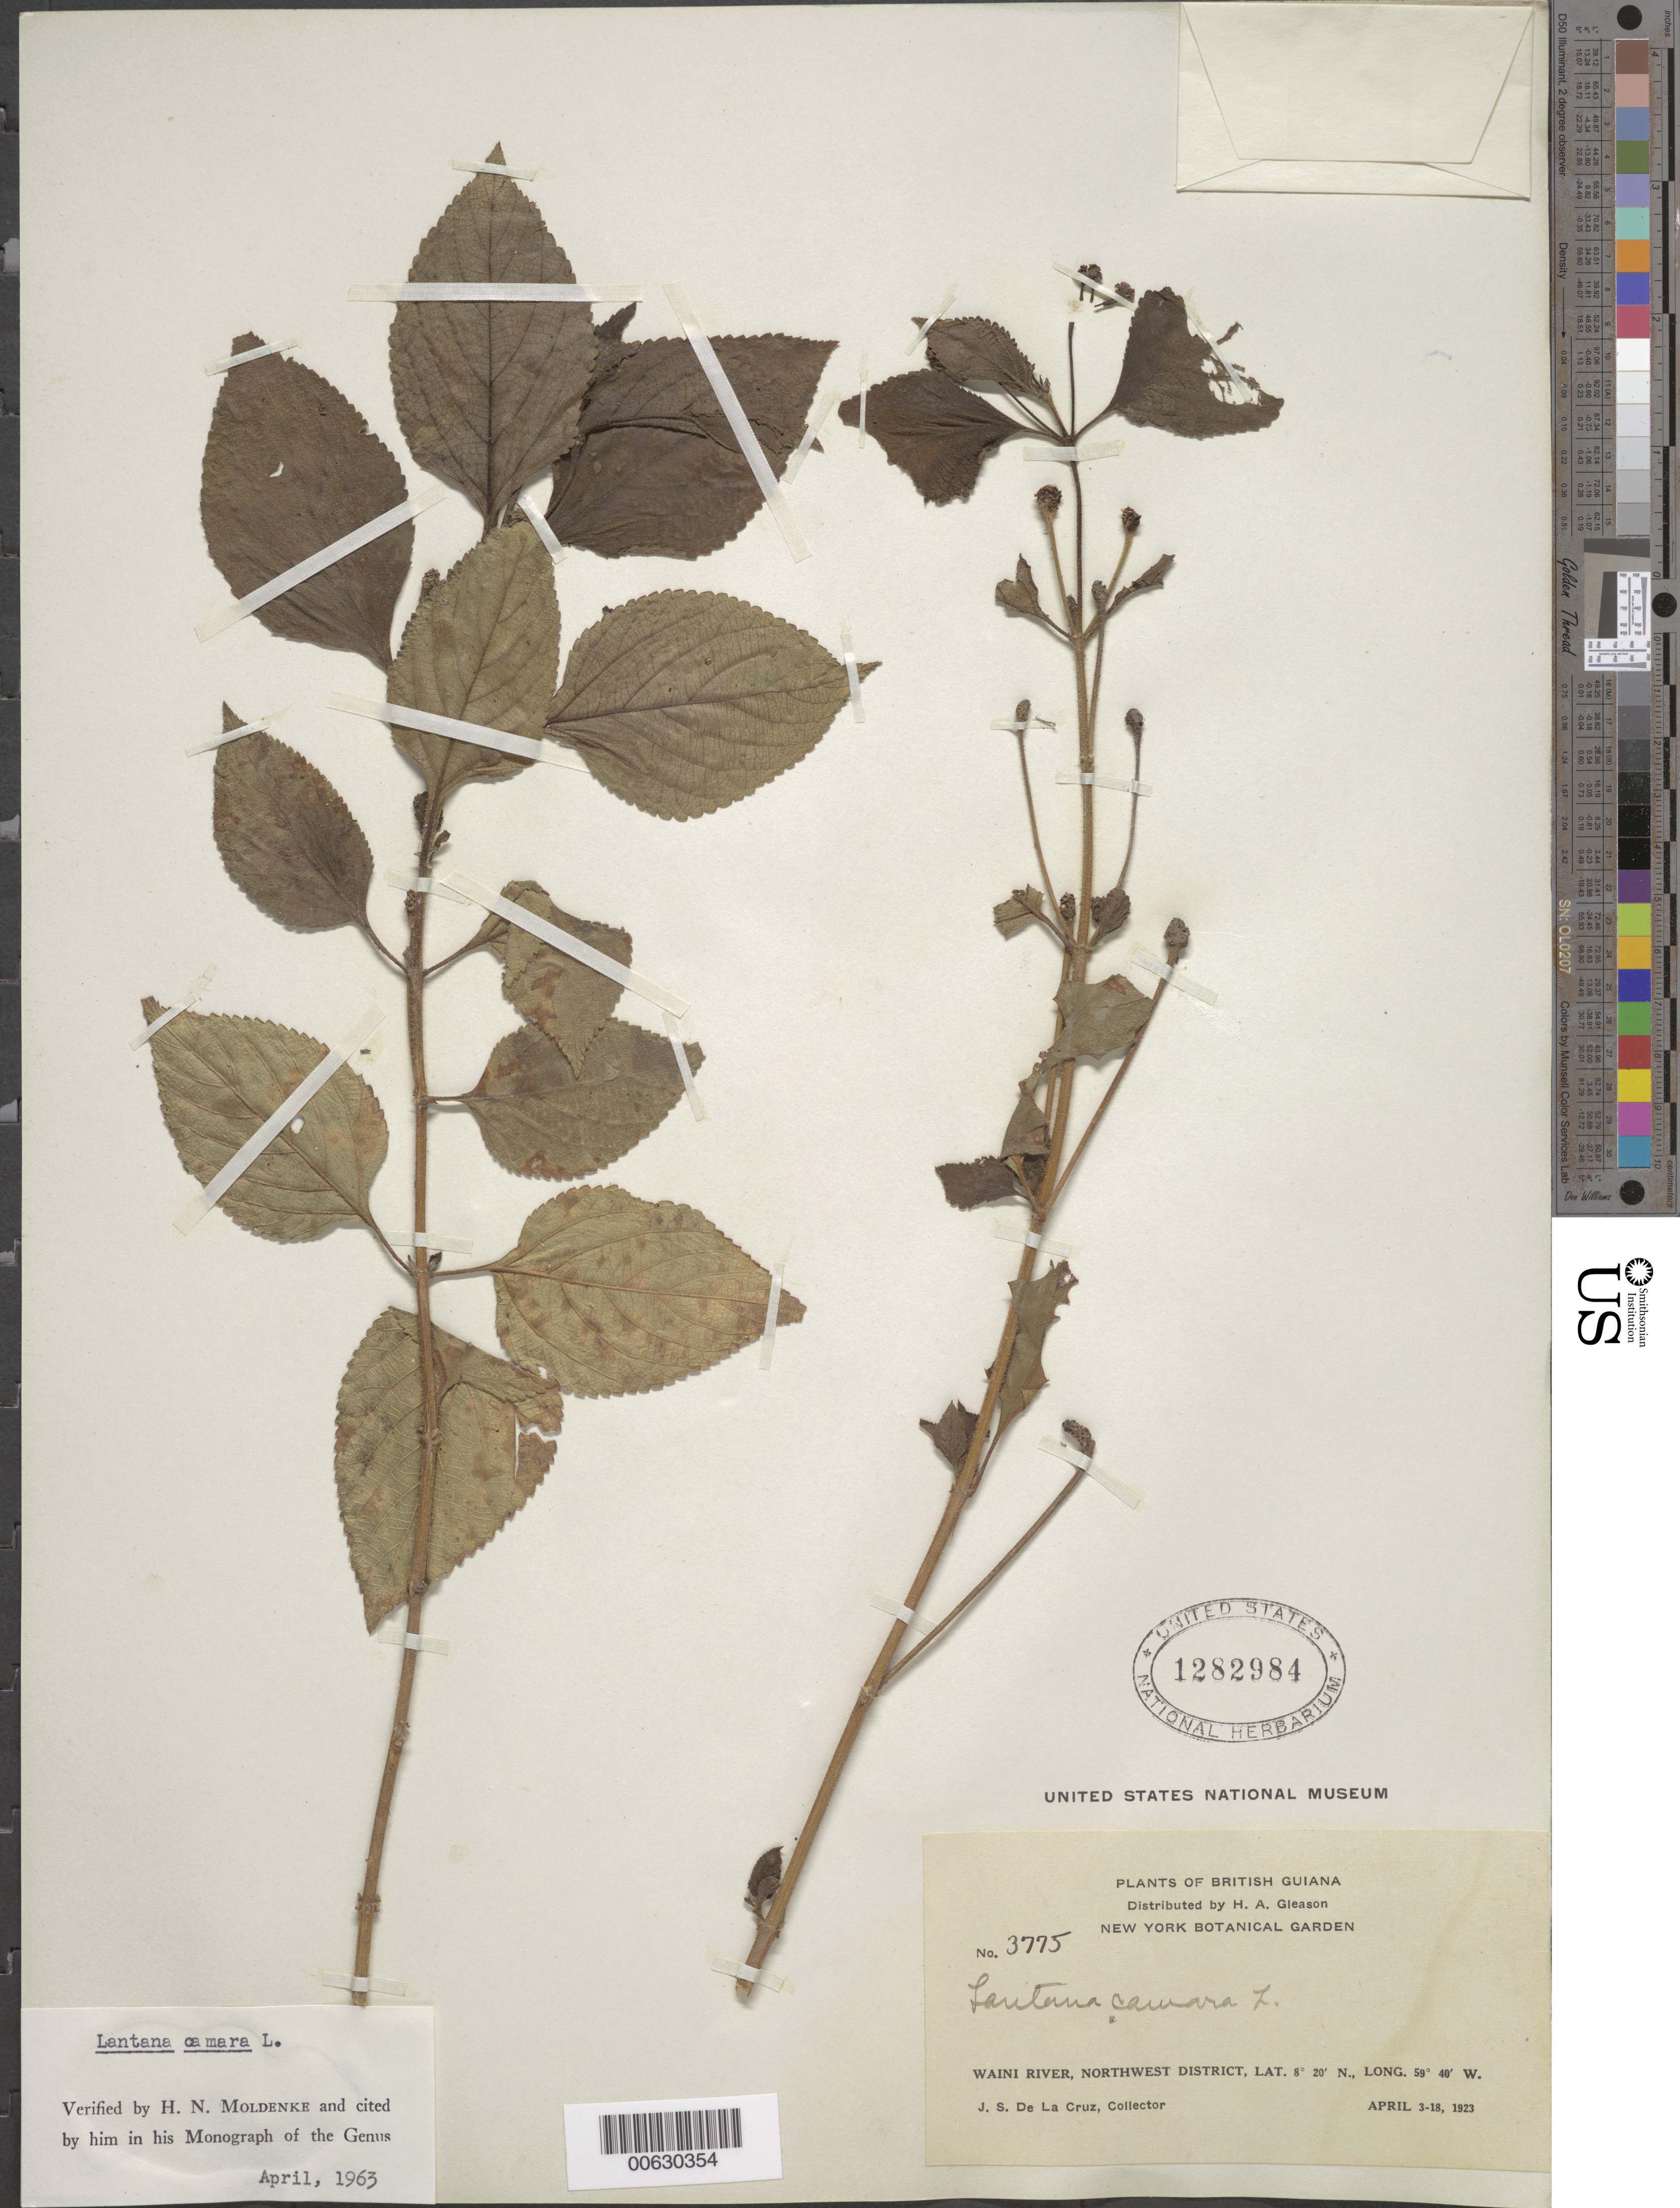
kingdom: Plantae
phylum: Tracheophyta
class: Magnoliopsida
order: Lamiales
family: Verbenaceae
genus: Lantana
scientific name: Lantana camara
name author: L.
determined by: Moldenke, H. N.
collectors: J. S. de la Cruz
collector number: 3775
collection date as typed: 3-Apr-23 to 18-Apr-23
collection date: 1923-04-03/1923-04-18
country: Guyana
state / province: Barima-Waini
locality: Waini R., NW District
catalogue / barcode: US 1282984